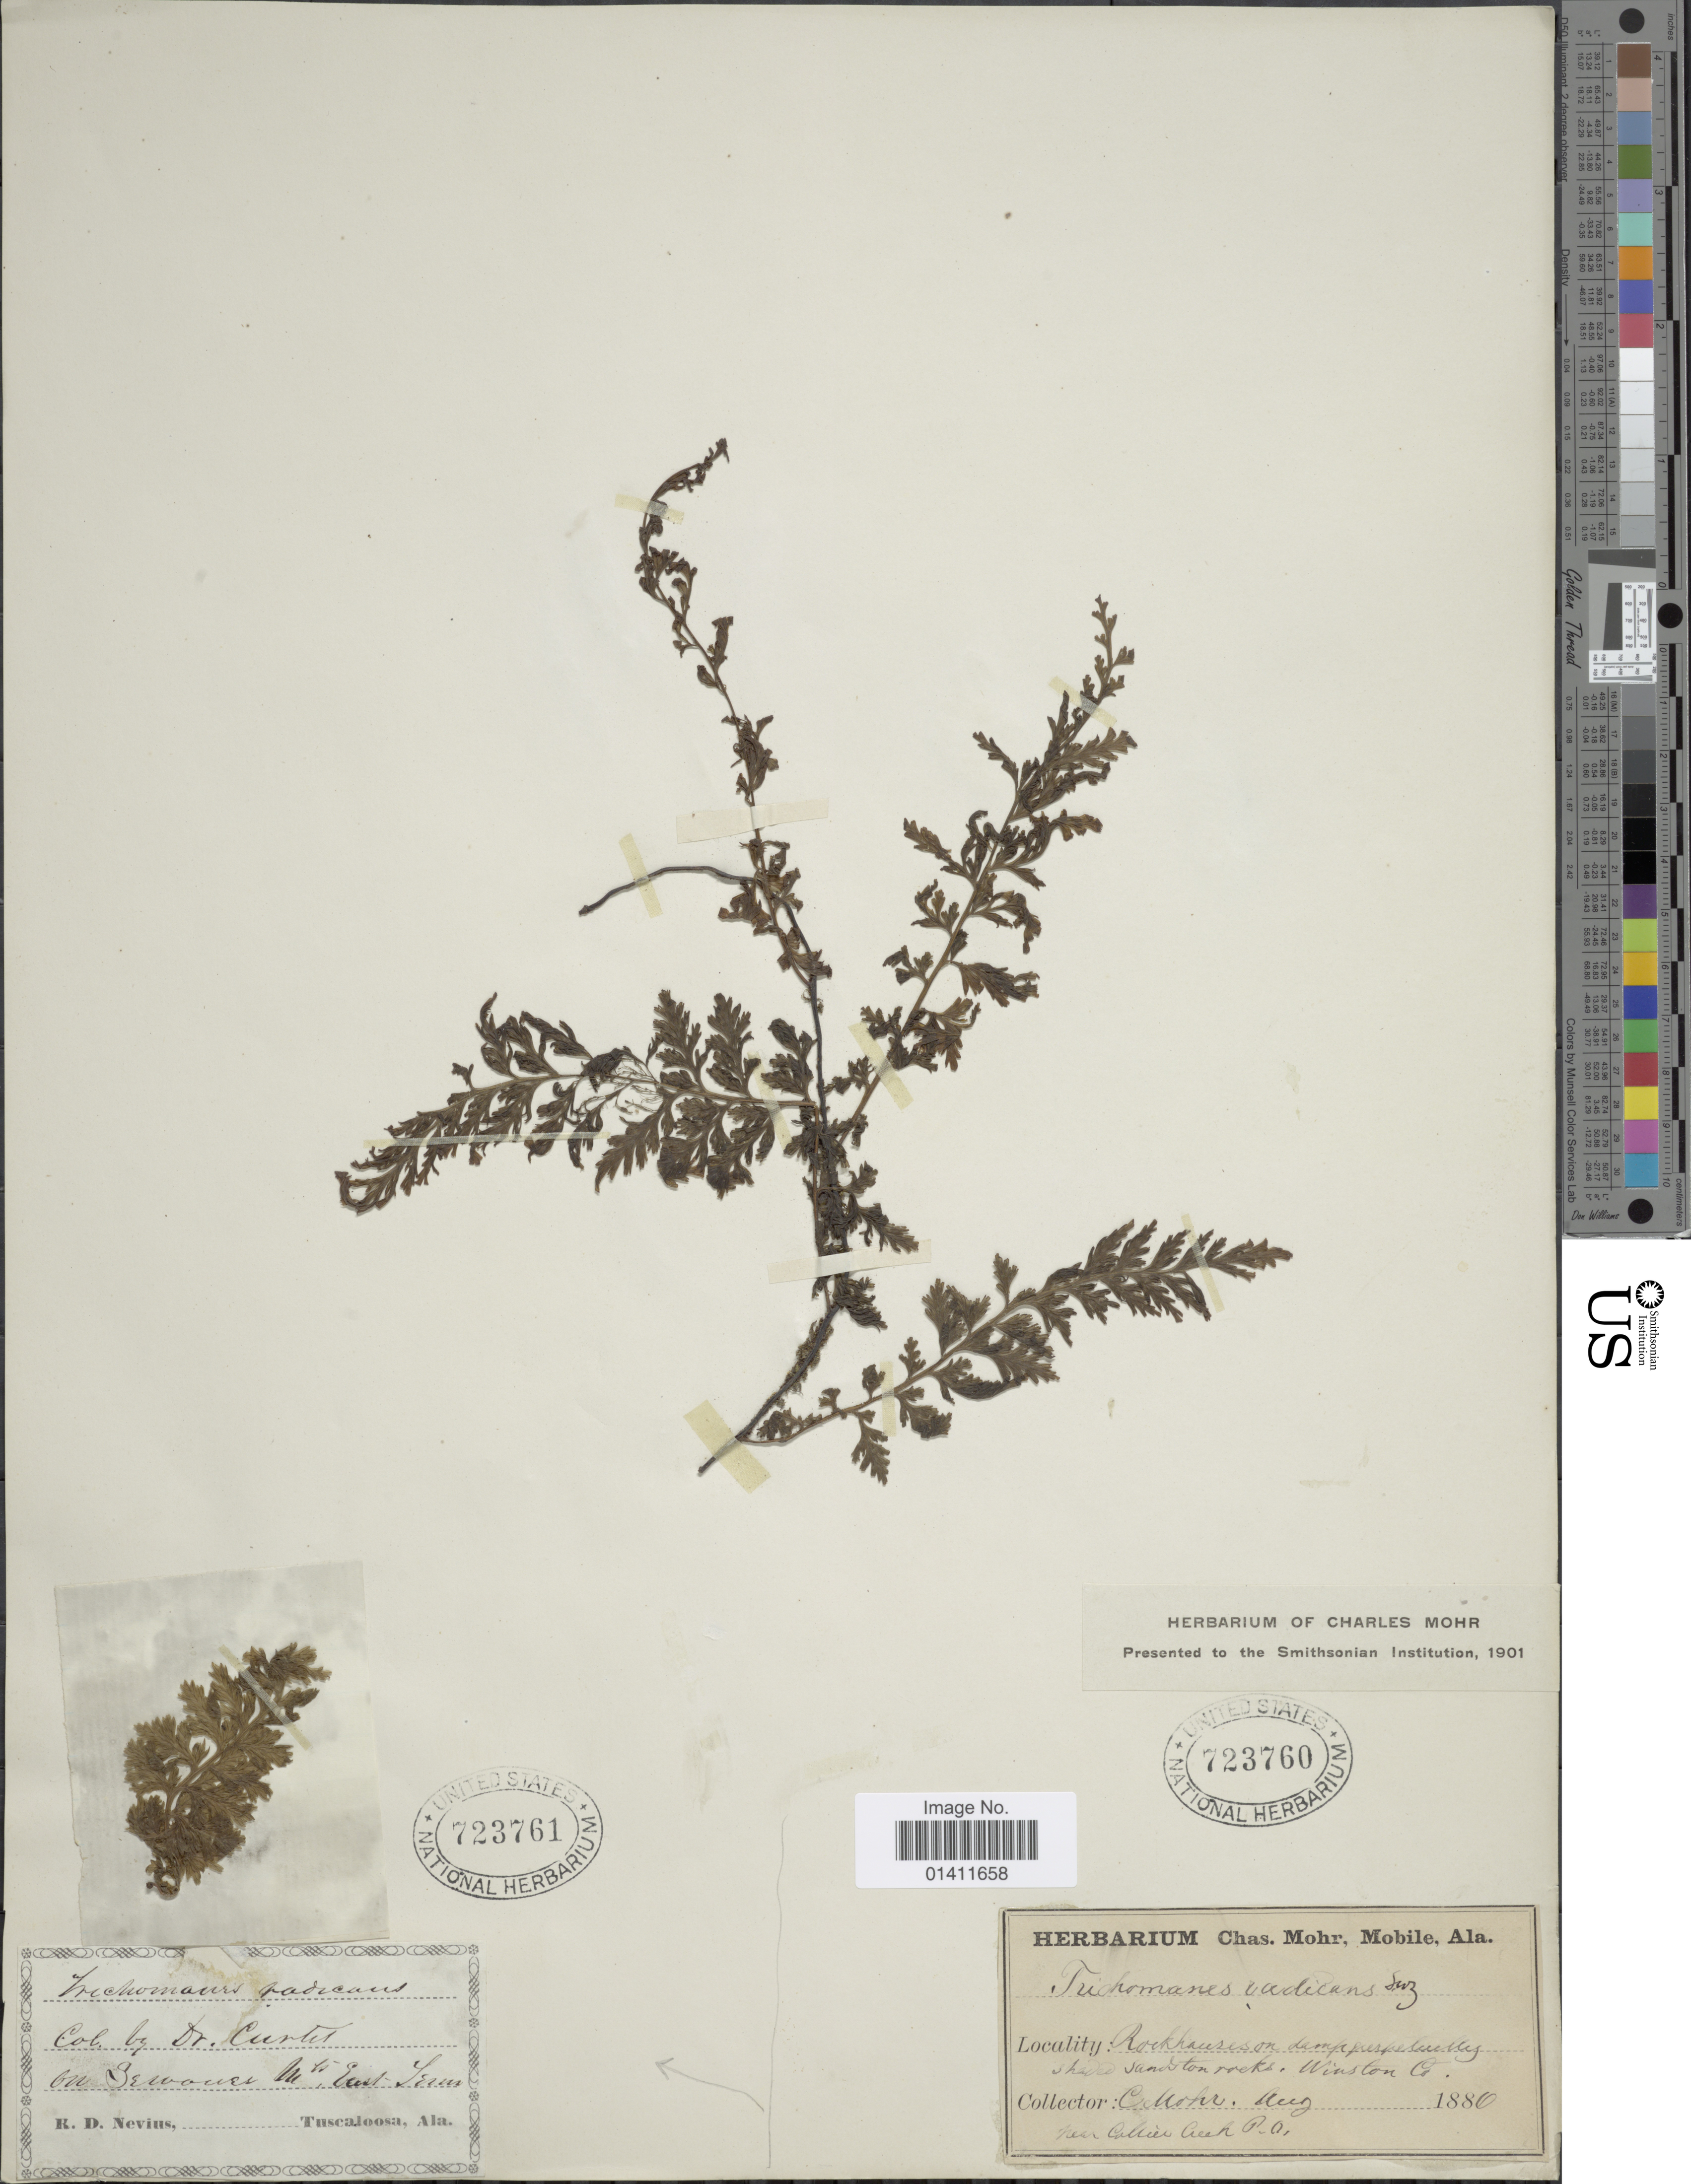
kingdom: Plantae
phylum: Tracheophyta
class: Polypodiopsida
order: Hymenophyllales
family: Hymenophyllaceae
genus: Vandenboschia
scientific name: Vandenboschia boschiana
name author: (J.W. Sturm ex Bosch) Ebihara & K. Iwats.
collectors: C. T. Mohr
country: United States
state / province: Alabama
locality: On Cevauces Mts. East Serm. Tuscaloosa.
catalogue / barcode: US 7237561-2